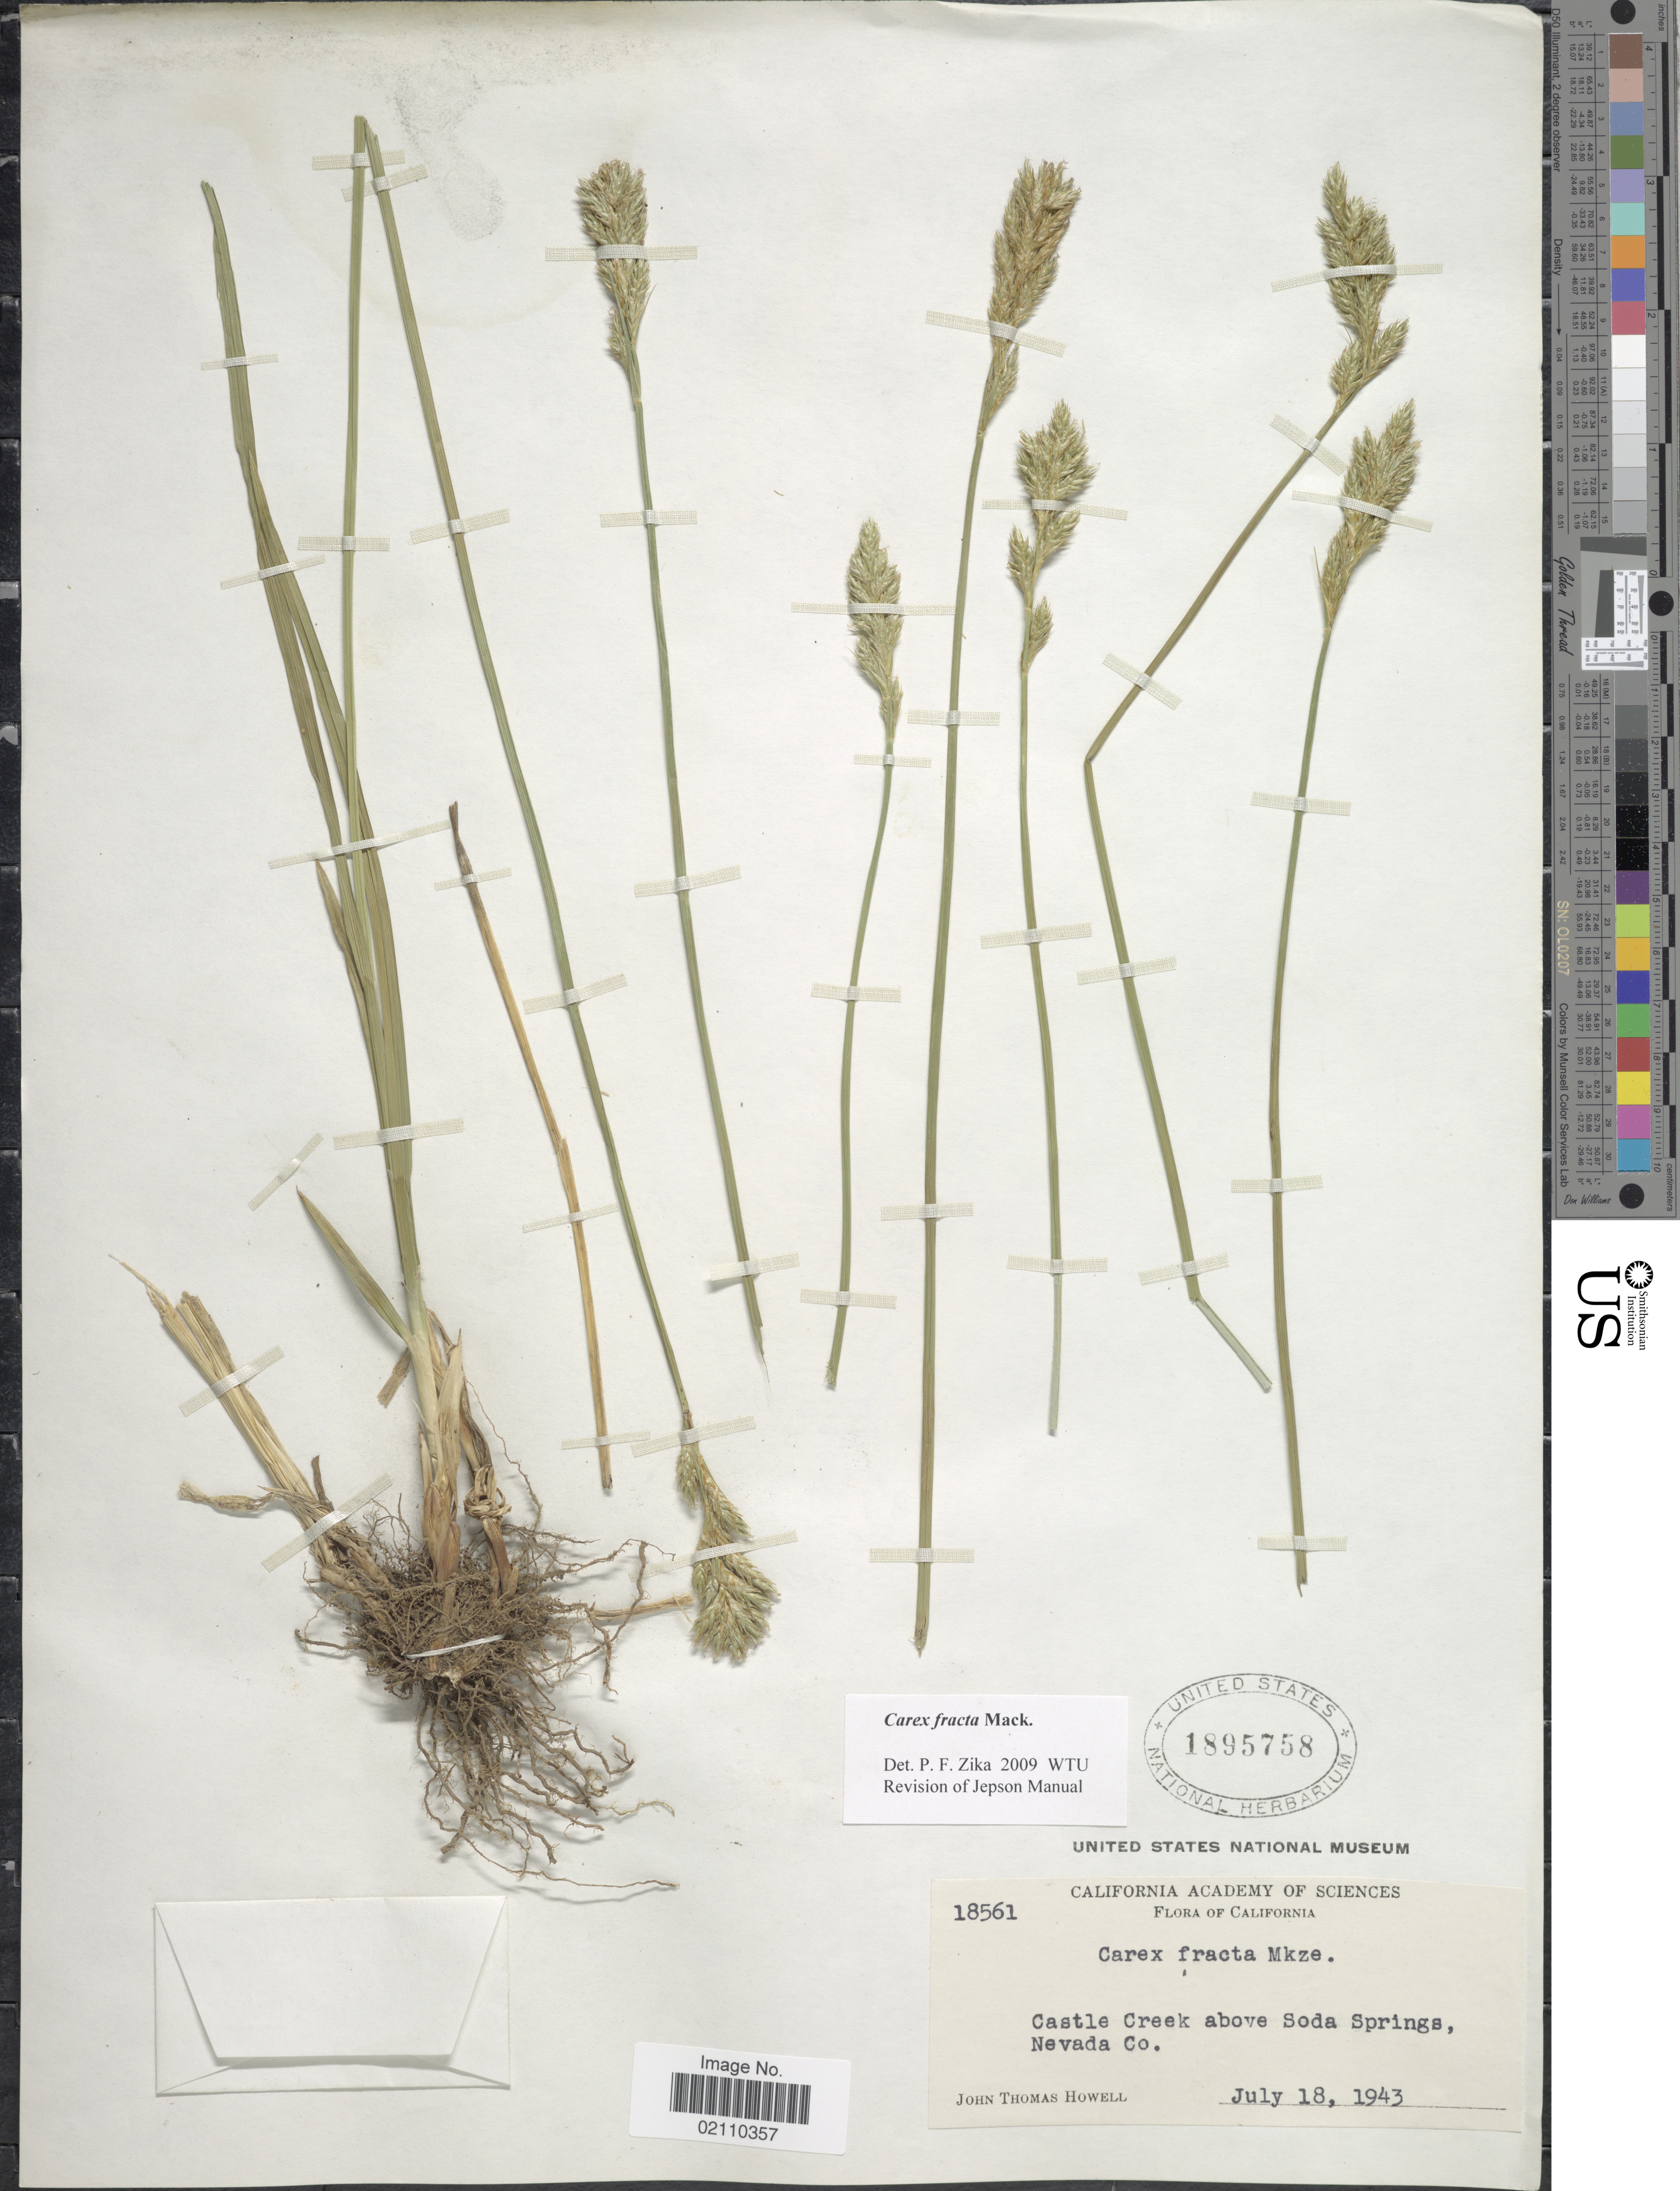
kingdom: Plantae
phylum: Tracheophyta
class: Liliopsida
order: Poales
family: Cyperaceae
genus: Carex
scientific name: Carex fracta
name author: Mack.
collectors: J. T. Howell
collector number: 18561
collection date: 1943-07-18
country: United States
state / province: California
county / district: Nevada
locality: Castle Creek above Soda Springs, Nevada Co.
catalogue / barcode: US 1895758